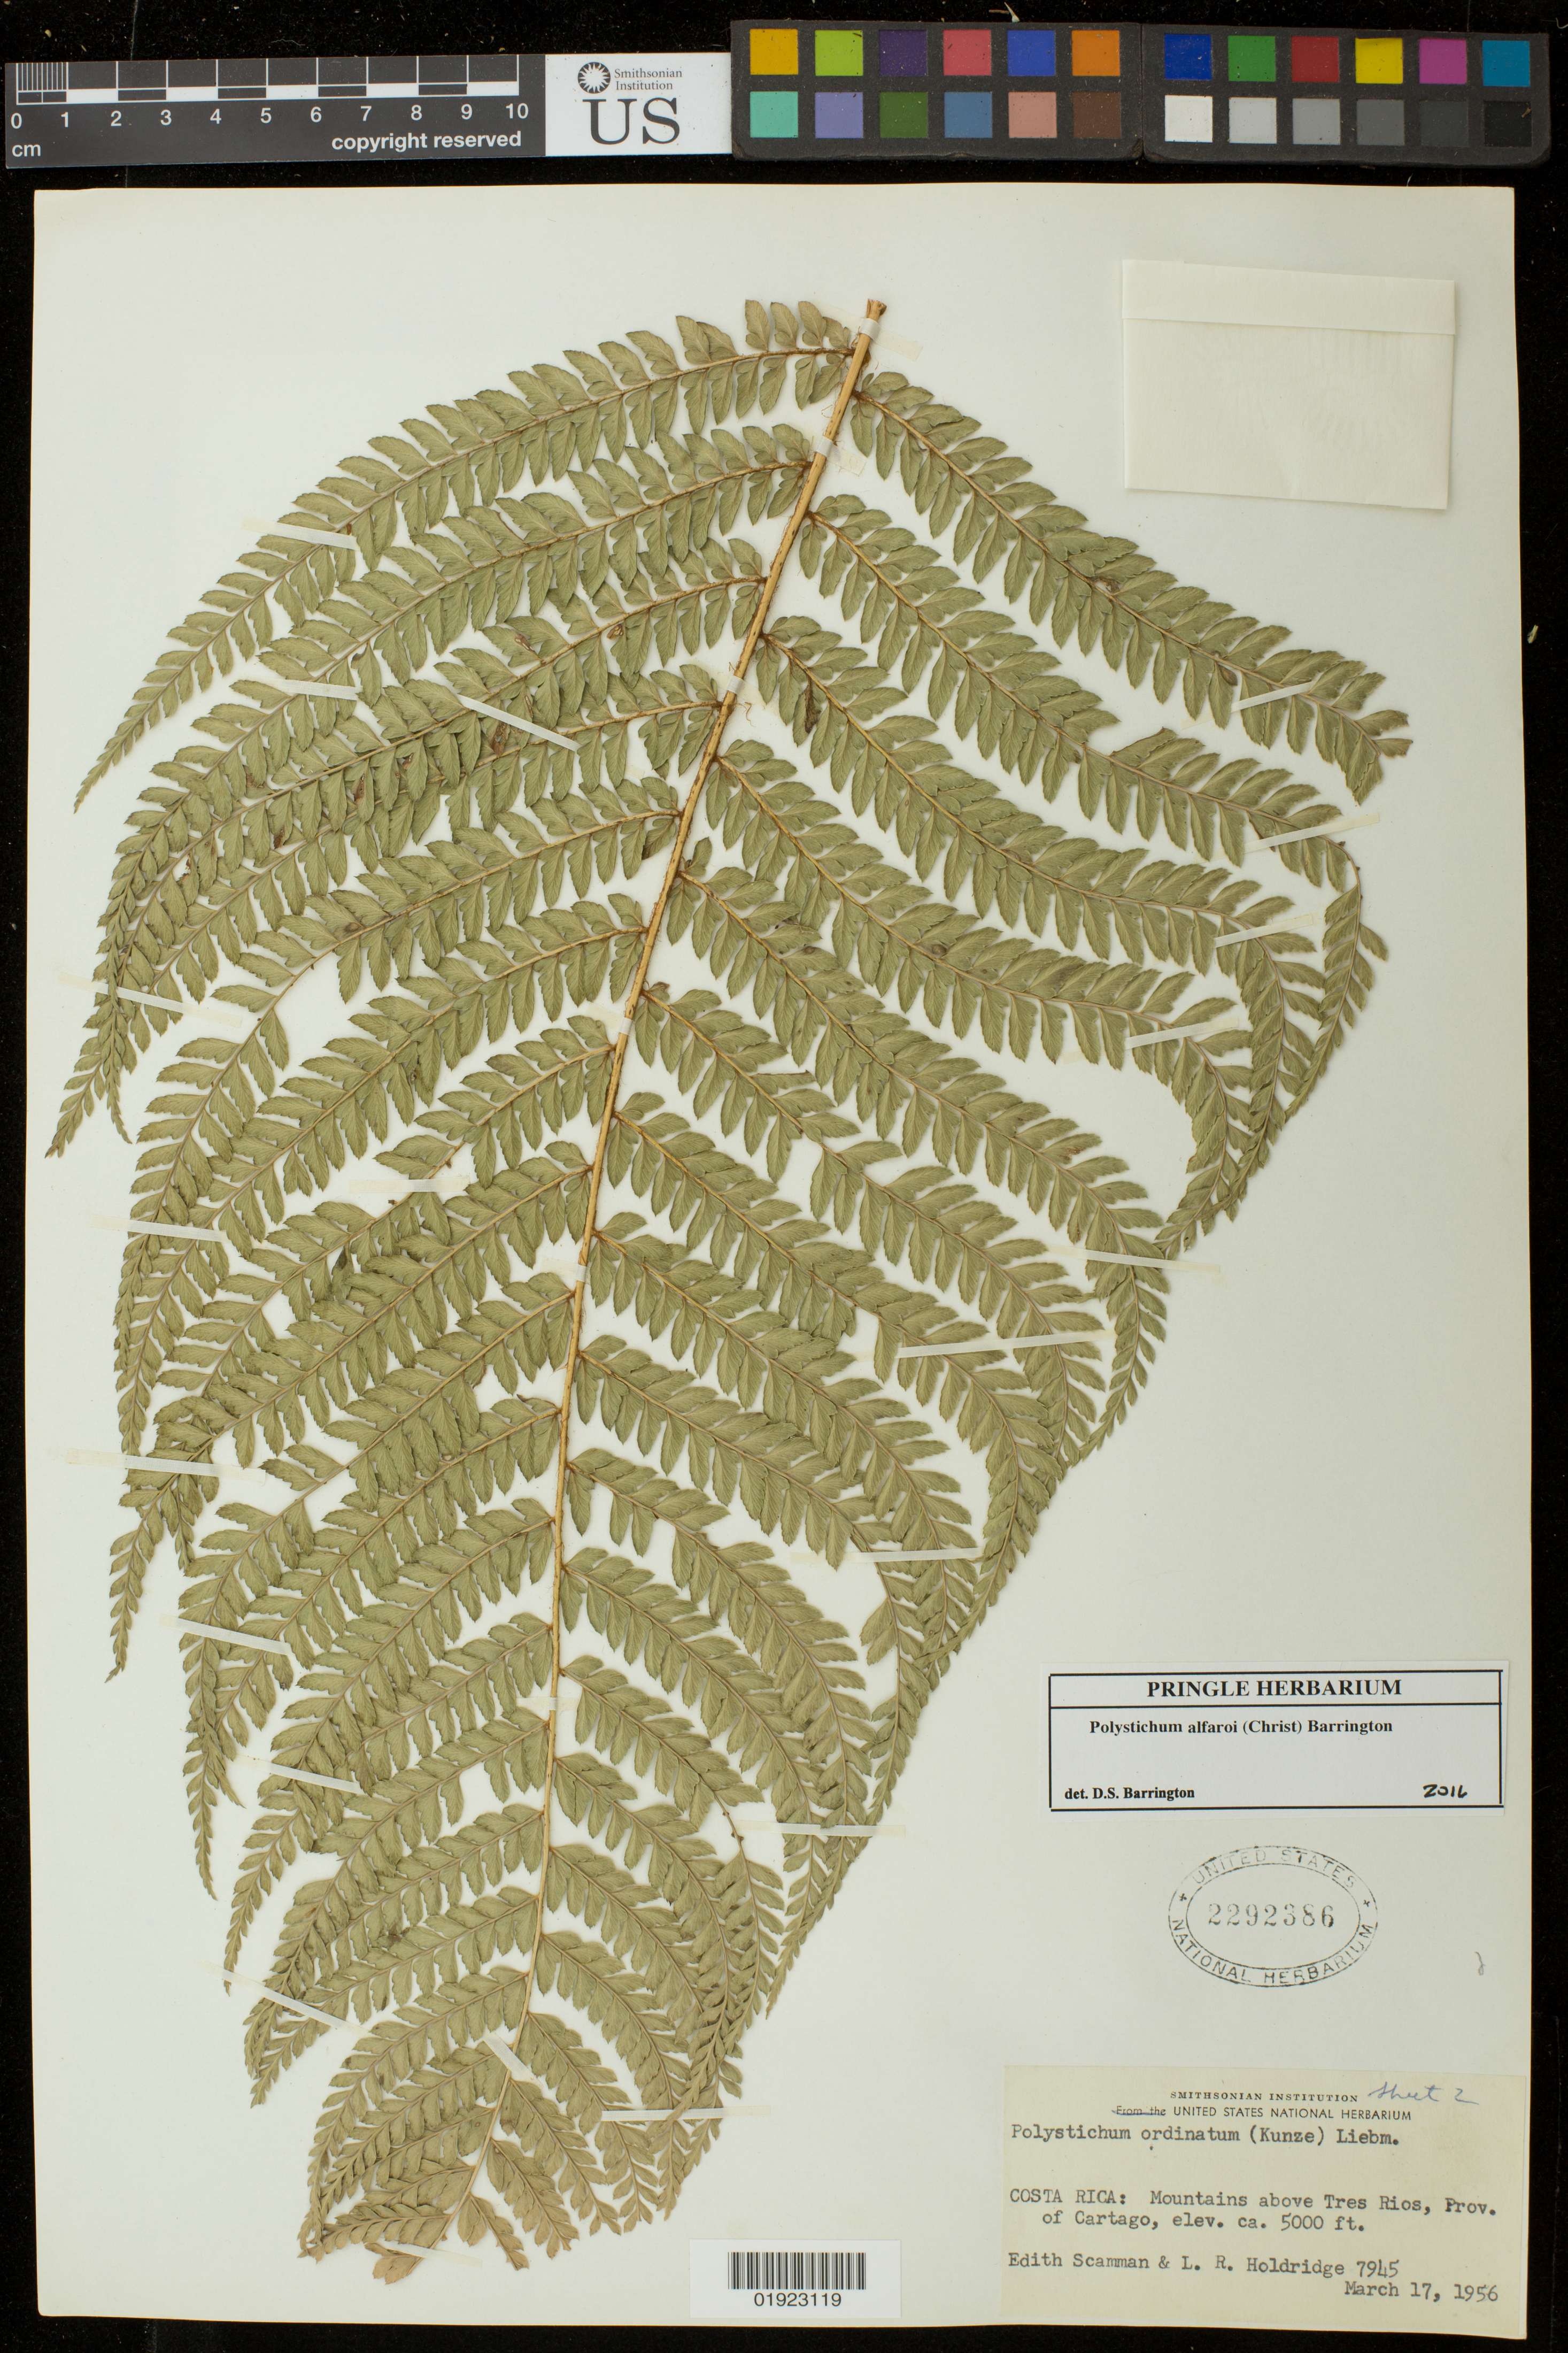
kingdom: Plantae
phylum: Tracheophyta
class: Polypodiopsida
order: Polypodiales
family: Dryopteridaceae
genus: Polystichum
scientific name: Polystichum alfaroi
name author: (Christ) Barrington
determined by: Barrington, D. S., Curator (VT), University of Vermont (UNITED STATES)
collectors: E. Scamman & L. Holdridge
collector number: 7945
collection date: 1956-03-17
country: Costa Rica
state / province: Cartago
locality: Mountains above Tres Rios.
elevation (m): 1524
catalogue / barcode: US 2292386